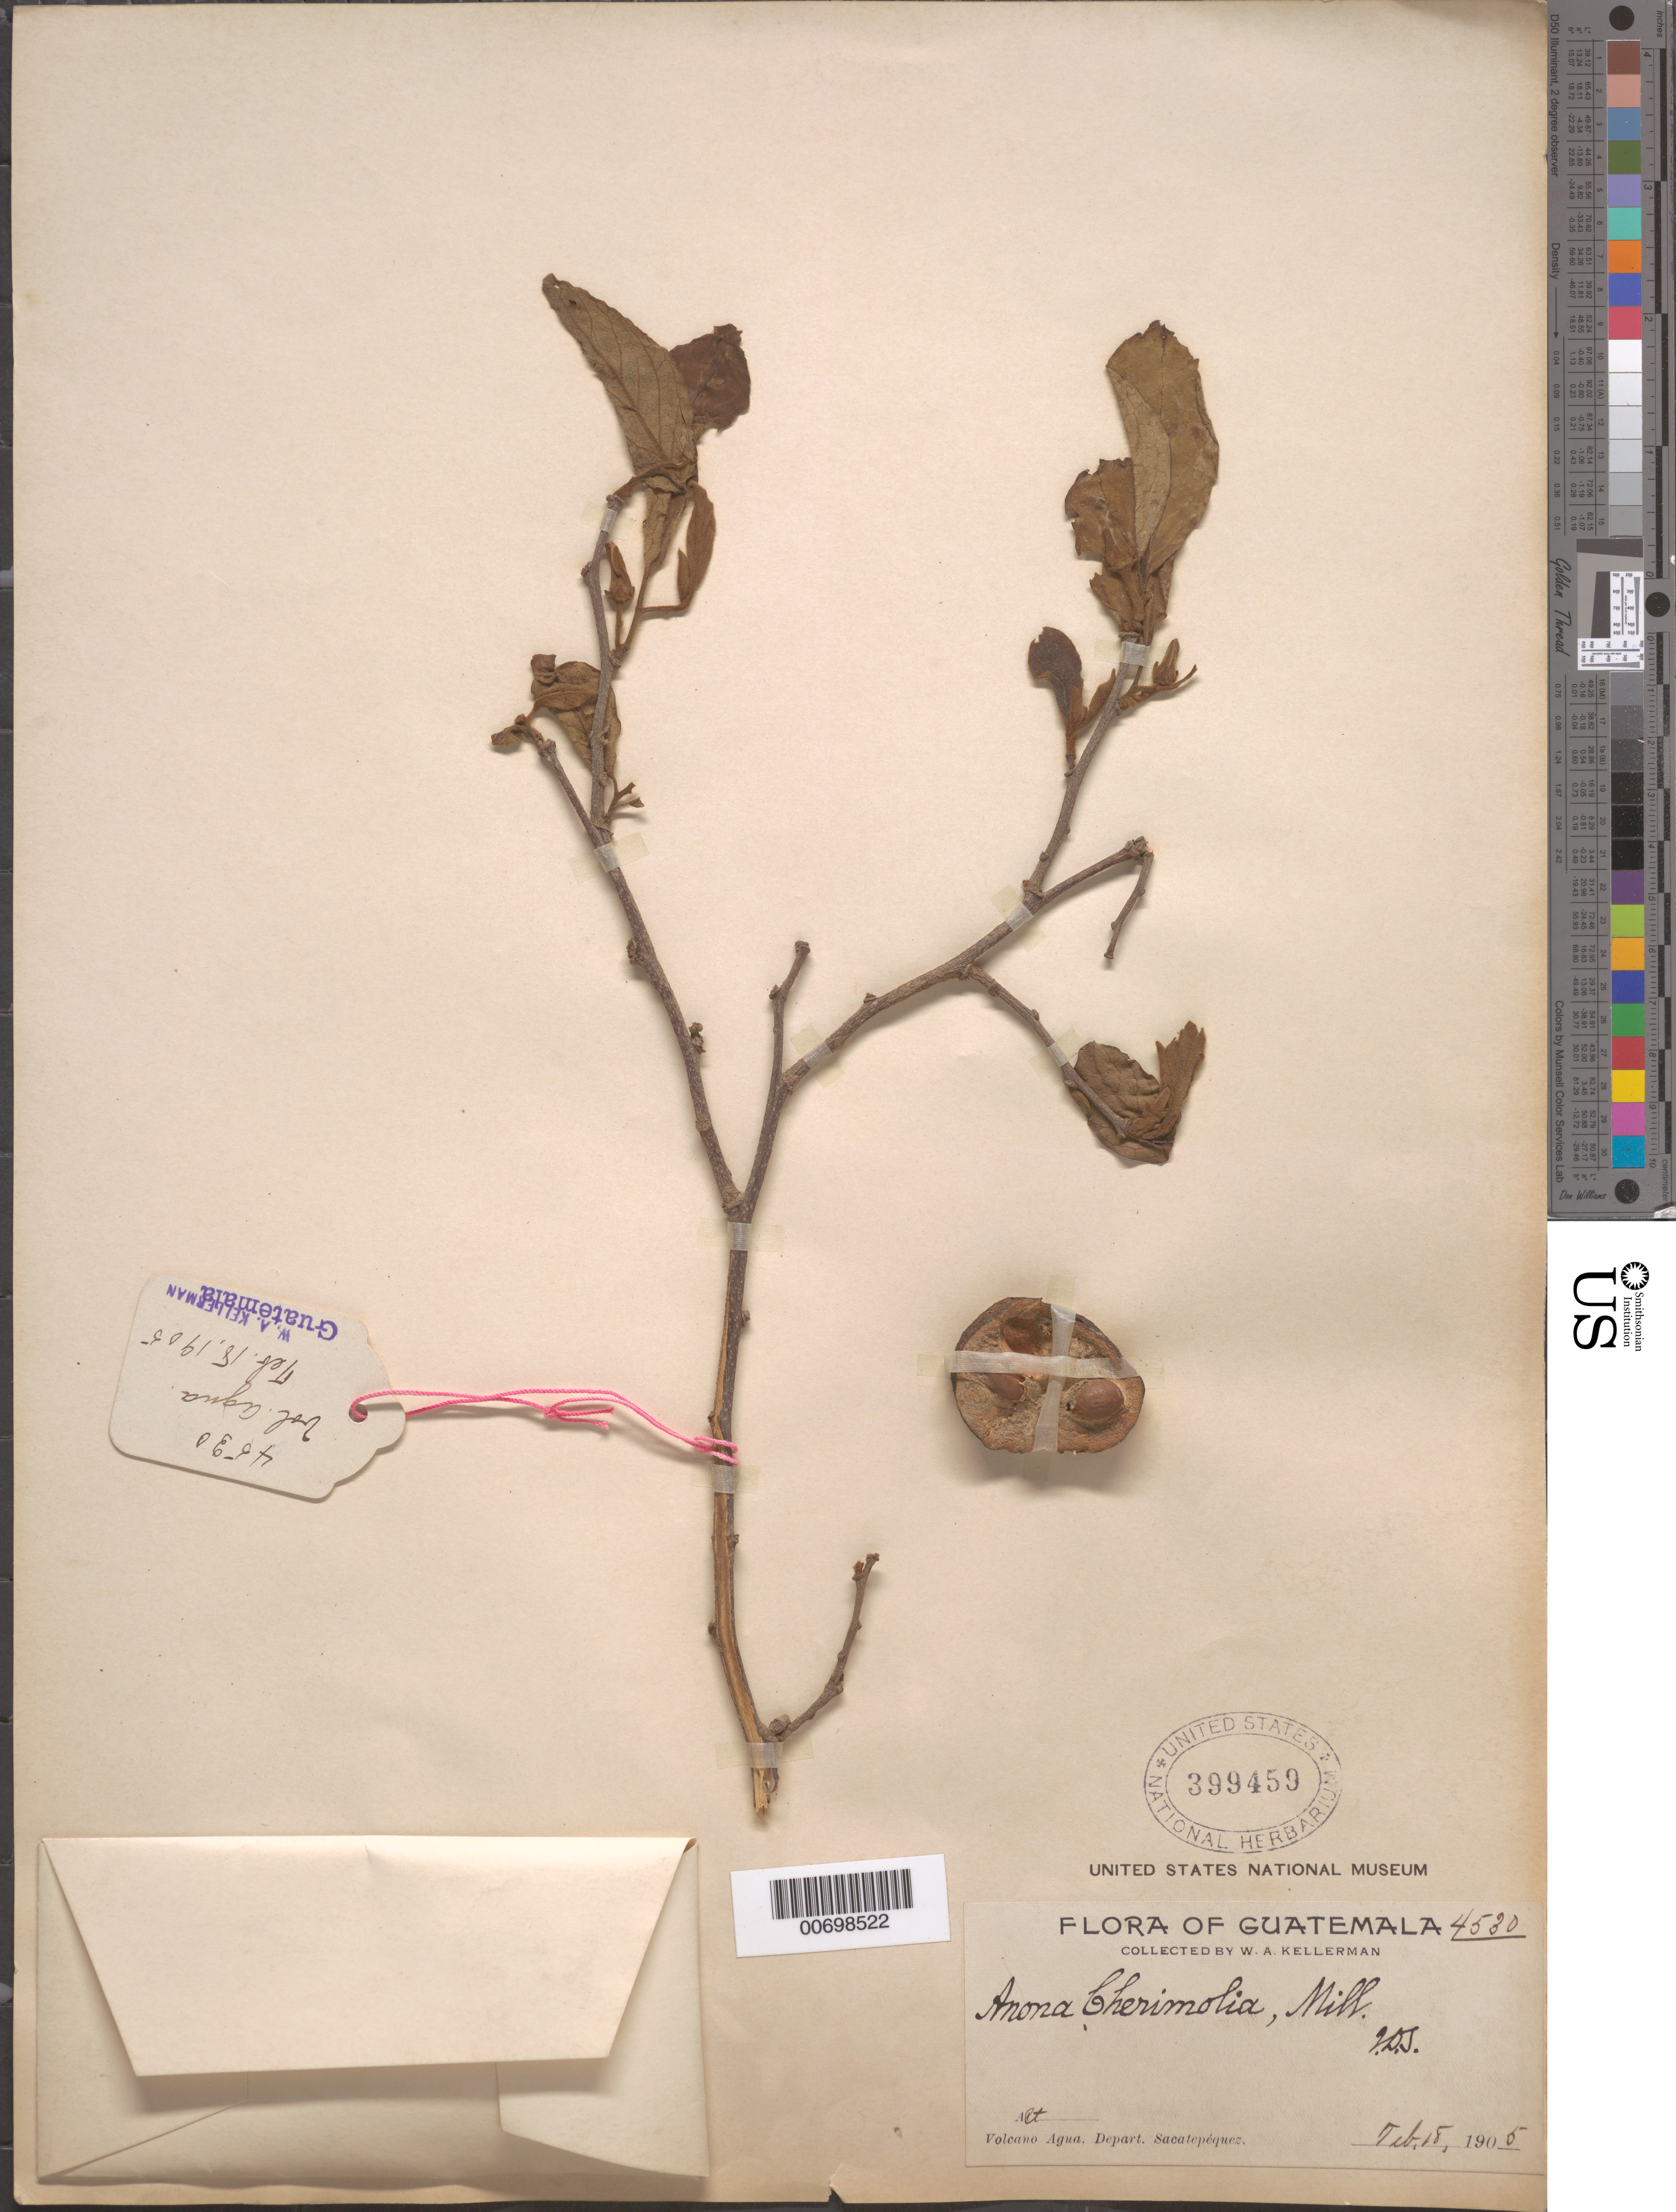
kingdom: Plantae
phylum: Tracheophyta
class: Magnoliopsida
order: Magnoliales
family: Annonaceae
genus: Annona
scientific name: Annona cherimola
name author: Mill.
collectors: W. Kellerman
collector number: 4530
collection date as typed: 18 Feb 1905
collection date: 1905-02-18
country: Guatemala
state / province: Sacatepéquez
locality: Volcano Agua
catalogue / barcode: US 399459